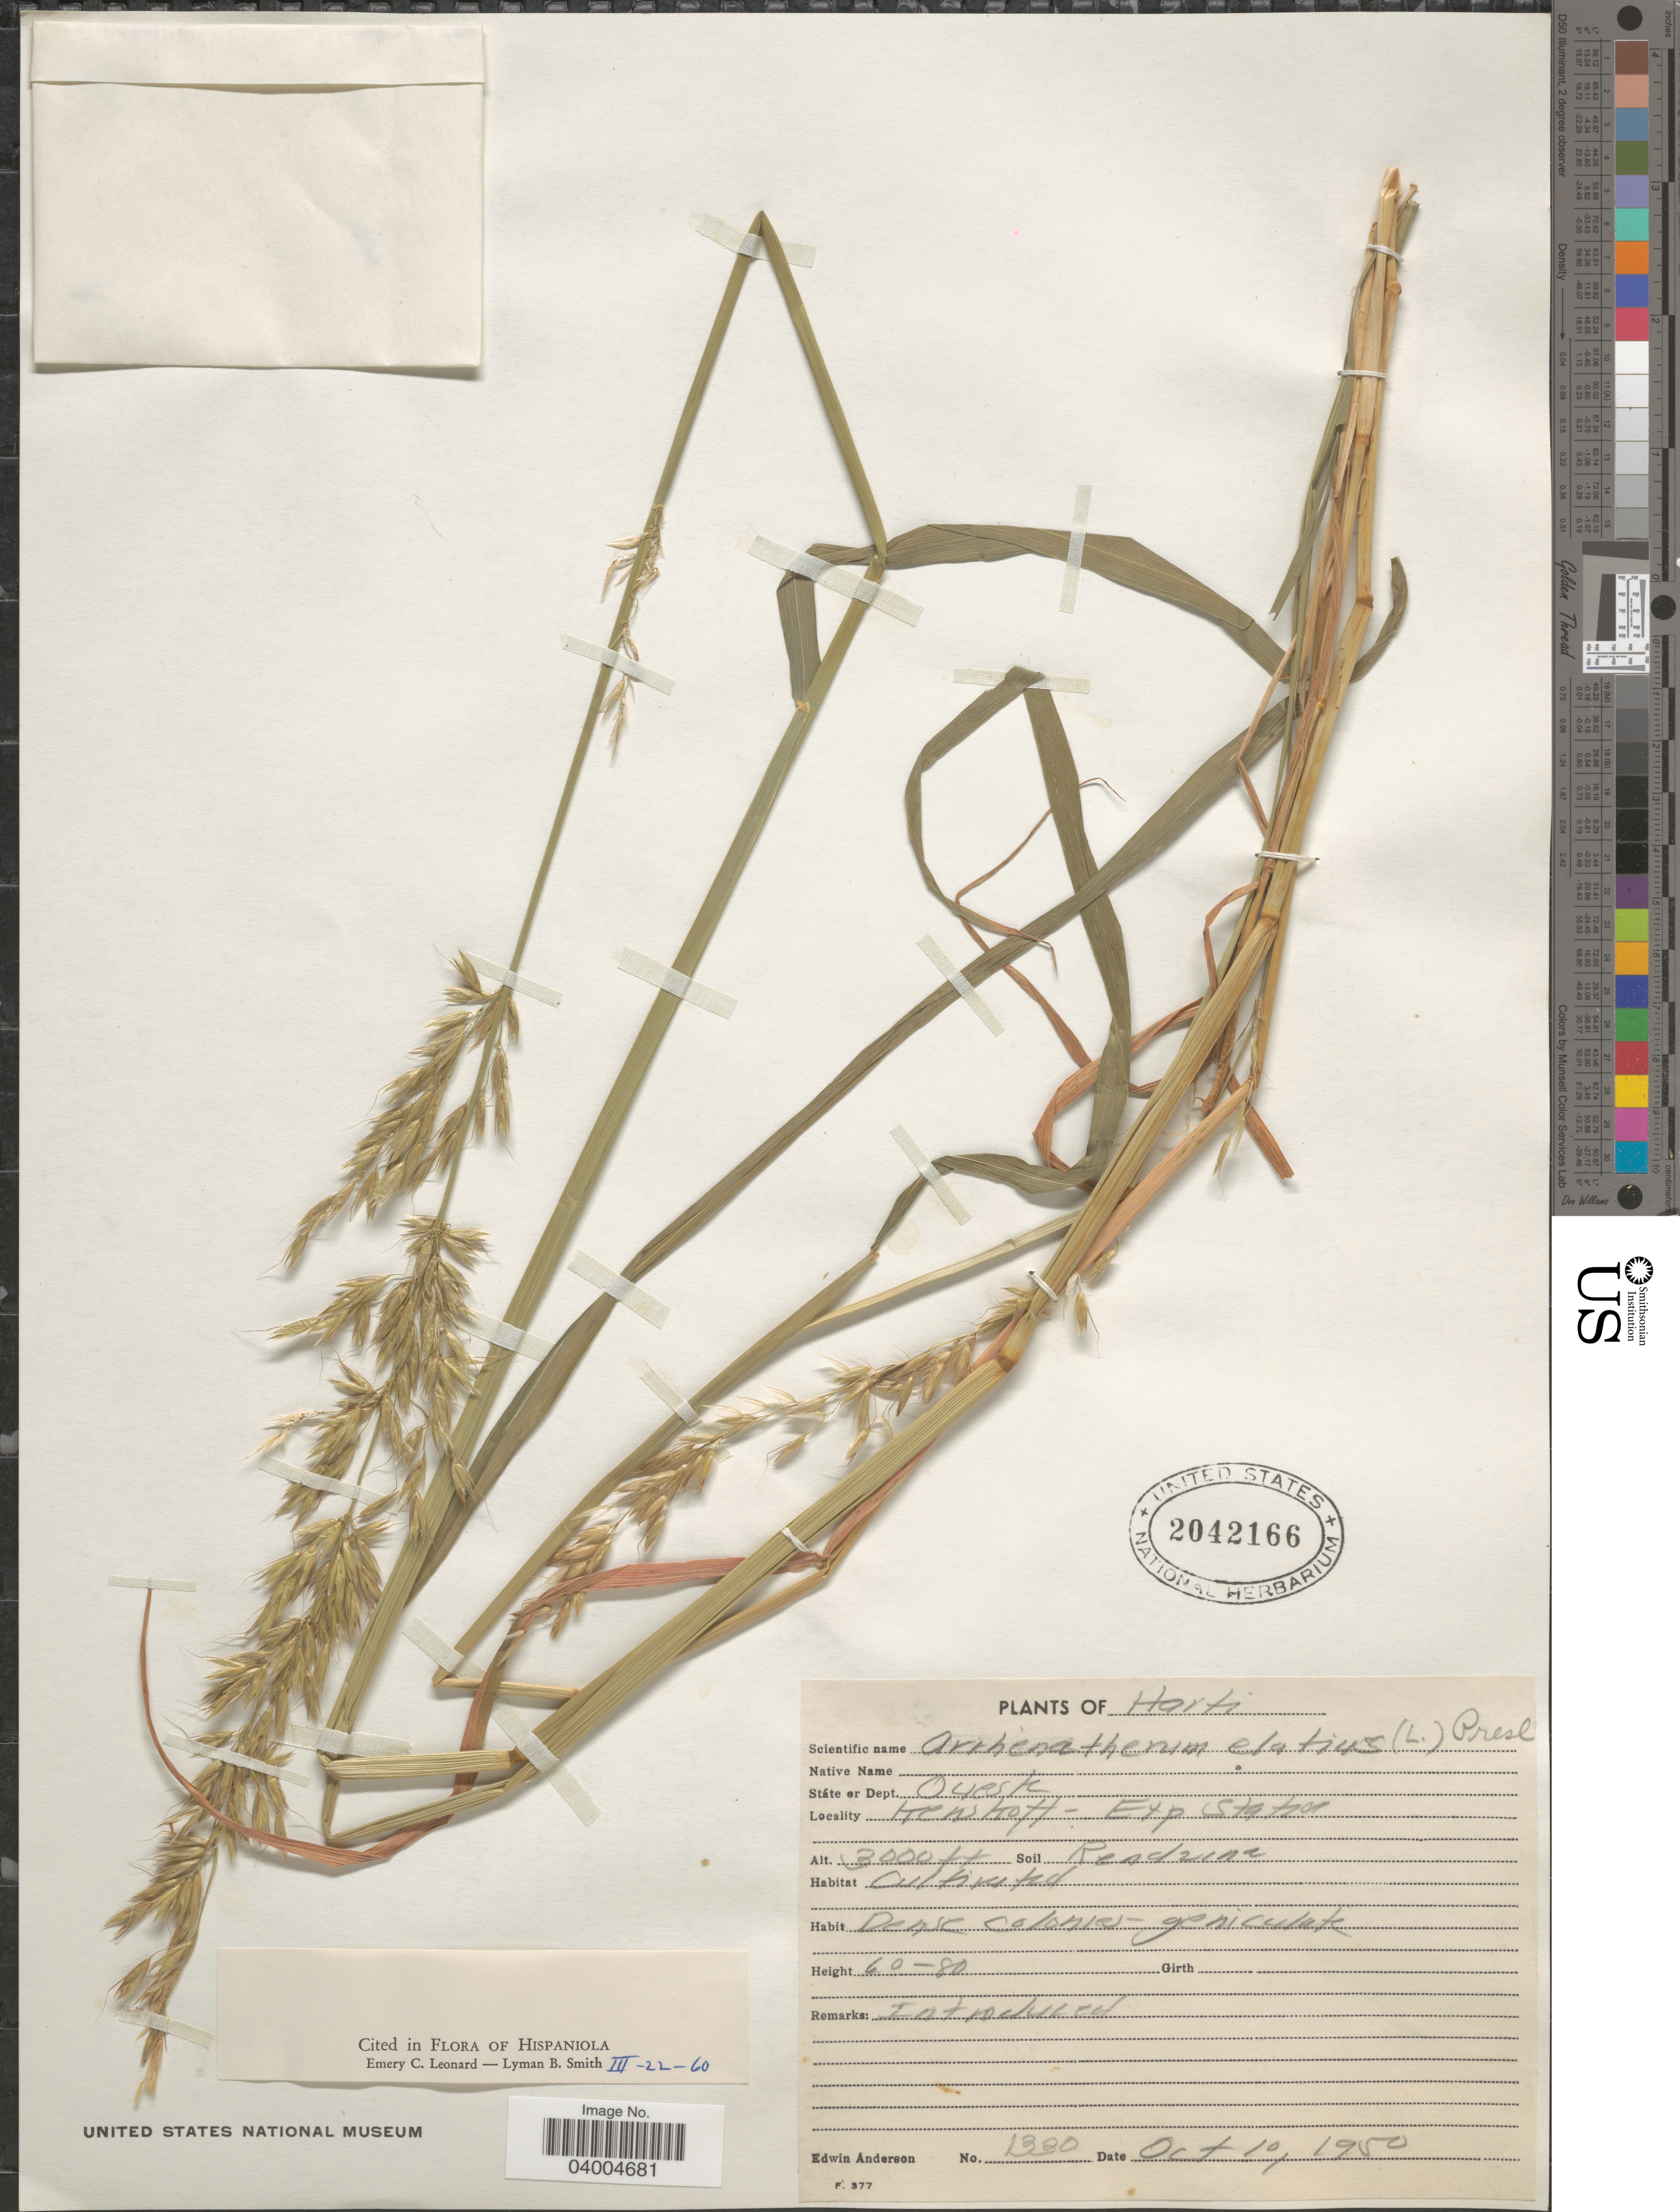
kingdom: Plantae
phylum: Tracheophyta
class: Liliopsida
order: Poales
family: Poaceae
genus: Arrhenatherum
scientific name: Arrhenatherum elatius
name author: (L.) J. Presl & C. Presl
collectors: E. Anderson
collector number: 1330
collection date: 1950-10-10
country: Haiti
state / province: Ouest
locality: Státe or Dept. Oueste. Kenskoff - Exp. Station.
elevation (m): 914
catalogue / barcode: US 2042166